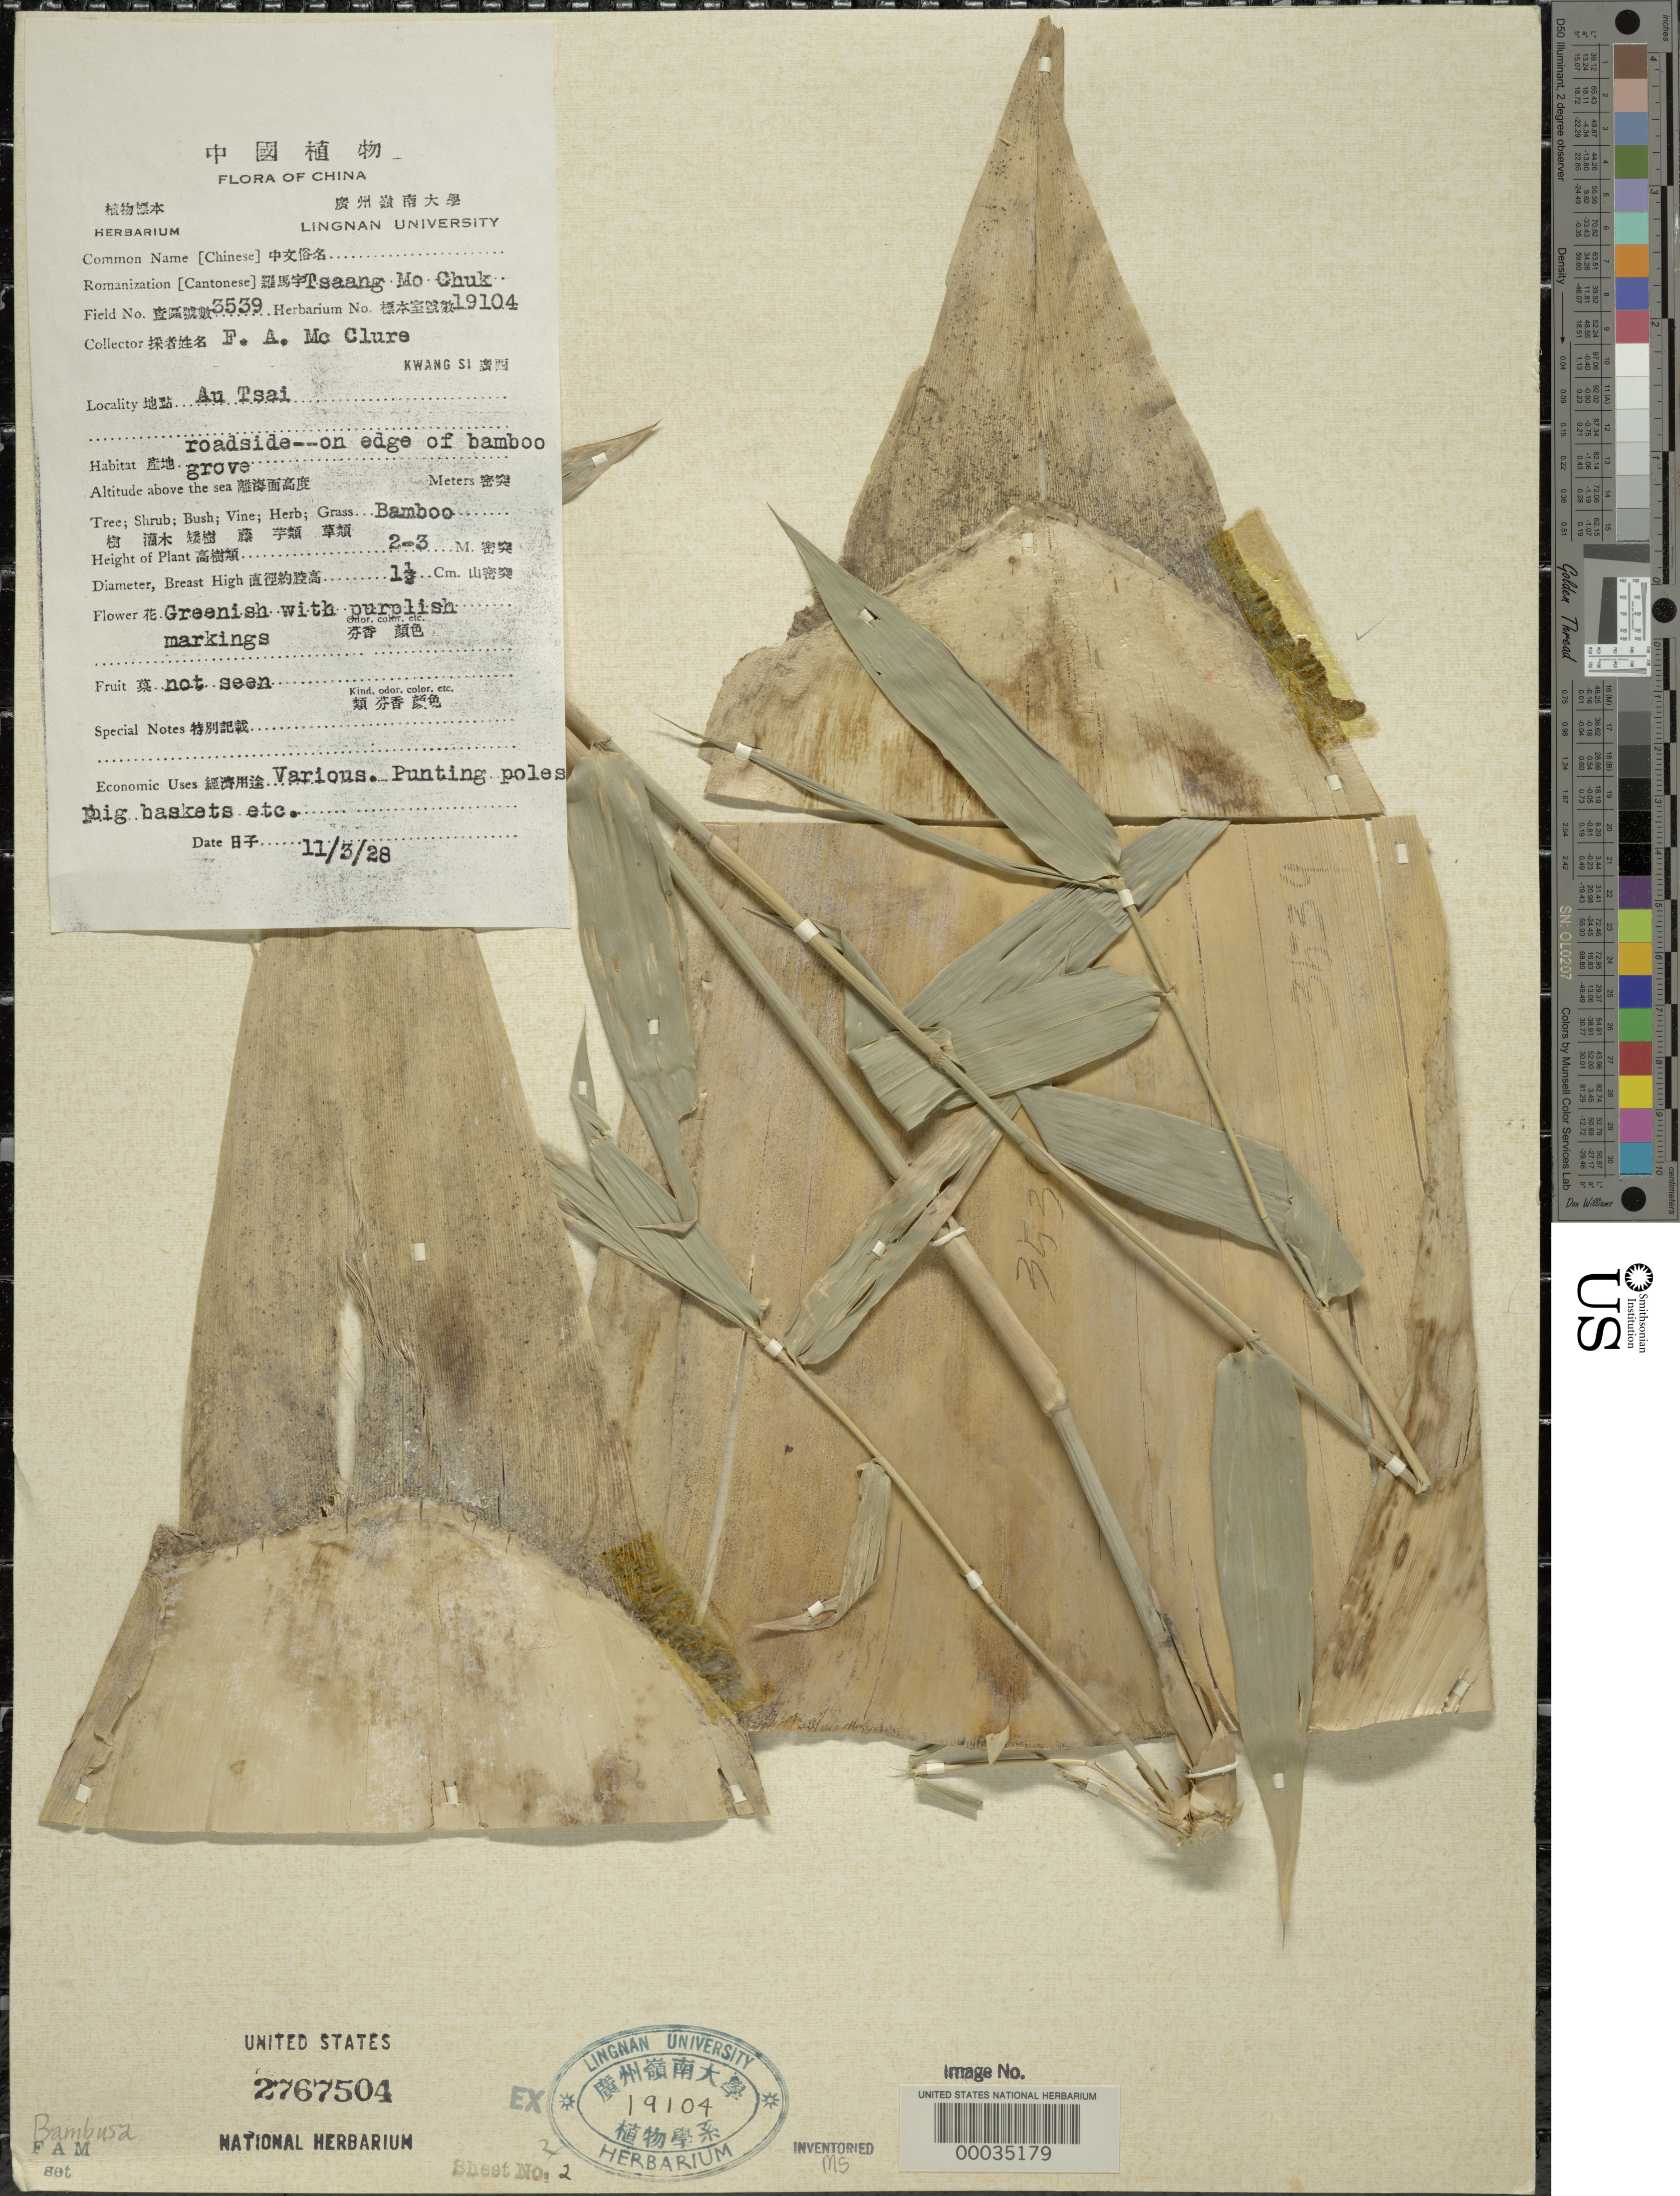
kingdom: Plantae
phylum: Tracheophyta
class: Liliopsida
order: Poales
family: Poaceae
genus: Bambusa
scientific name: Bambusa sp.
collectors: F. A. McClure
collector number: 3539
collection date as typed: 03 Nov 1928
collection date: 1928-11-03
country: China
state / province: Jiangxi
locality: Au tsai, kwang si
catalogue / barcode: US 2767504